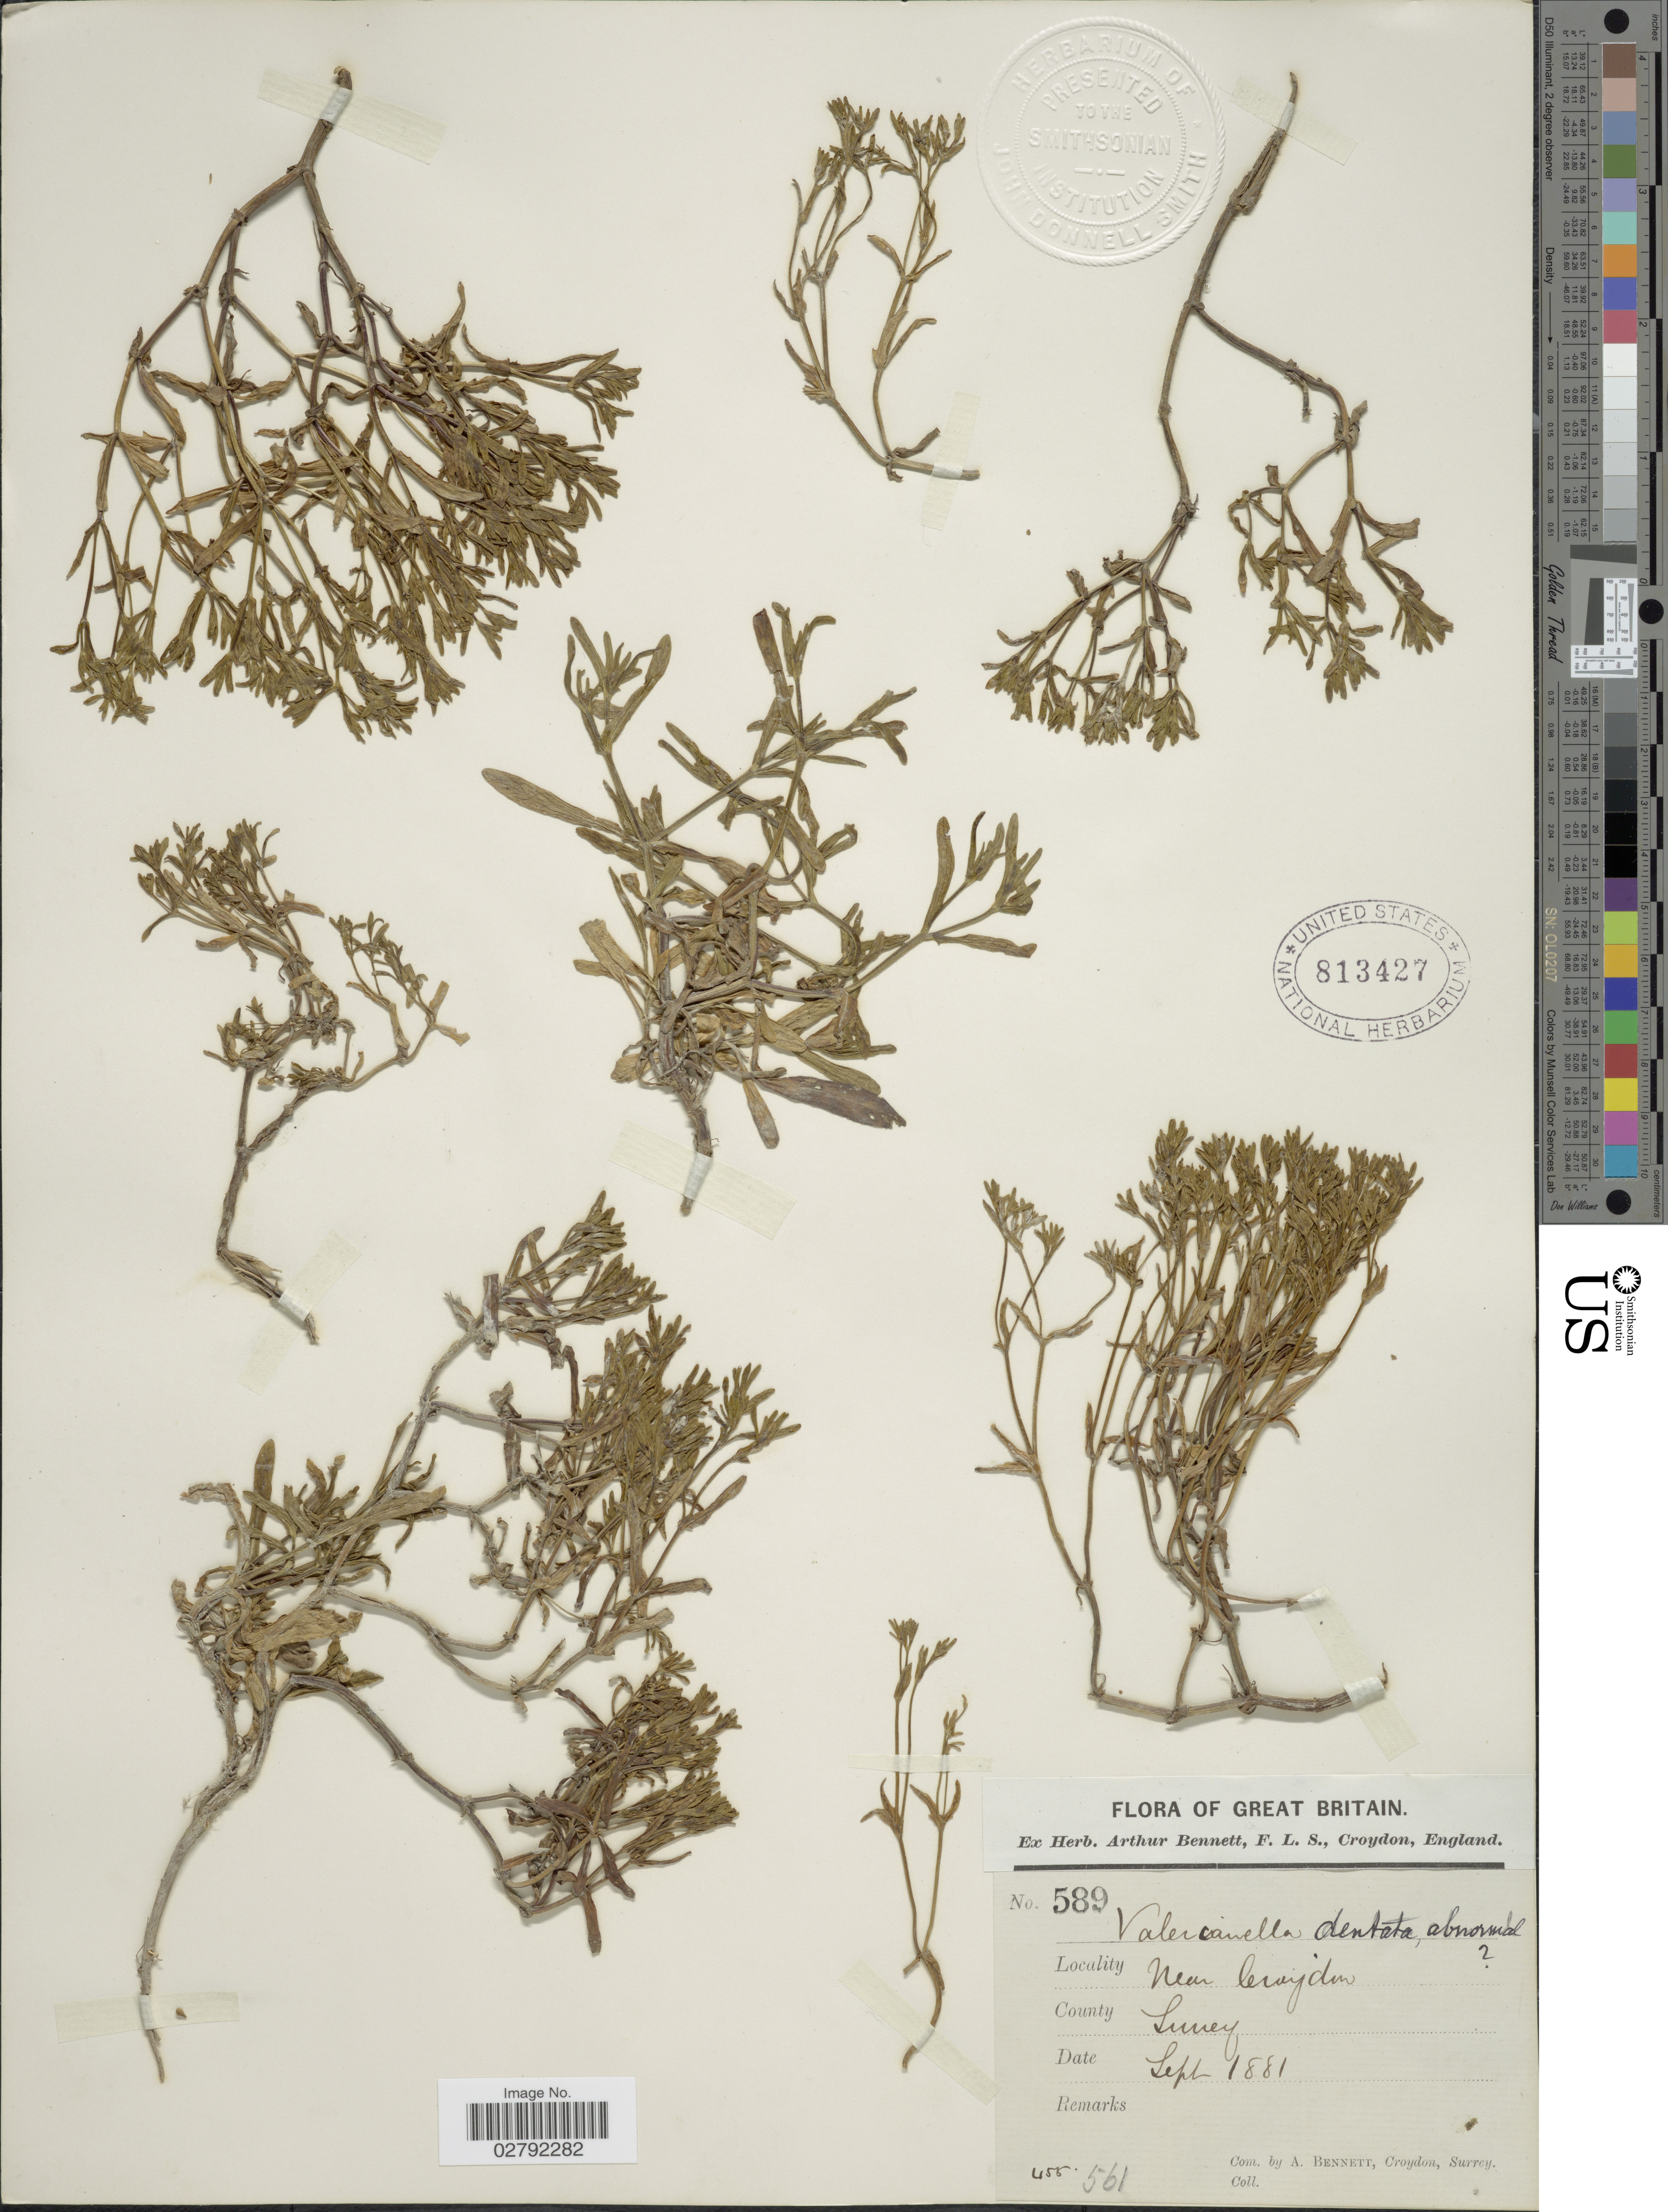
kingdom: Plantae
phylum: Tracheophyta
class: Magnoliopsida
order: Dipsacales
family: Caprifoliaceae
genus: Valerianella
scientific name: Valerianella dentata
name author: (L.) Pollich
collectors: ex herb. Arthur Bennett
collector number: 589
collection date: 1881-09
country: United Kingdom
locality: Great Britain. Near Croydon. County: Surrey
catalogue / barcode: US 813427